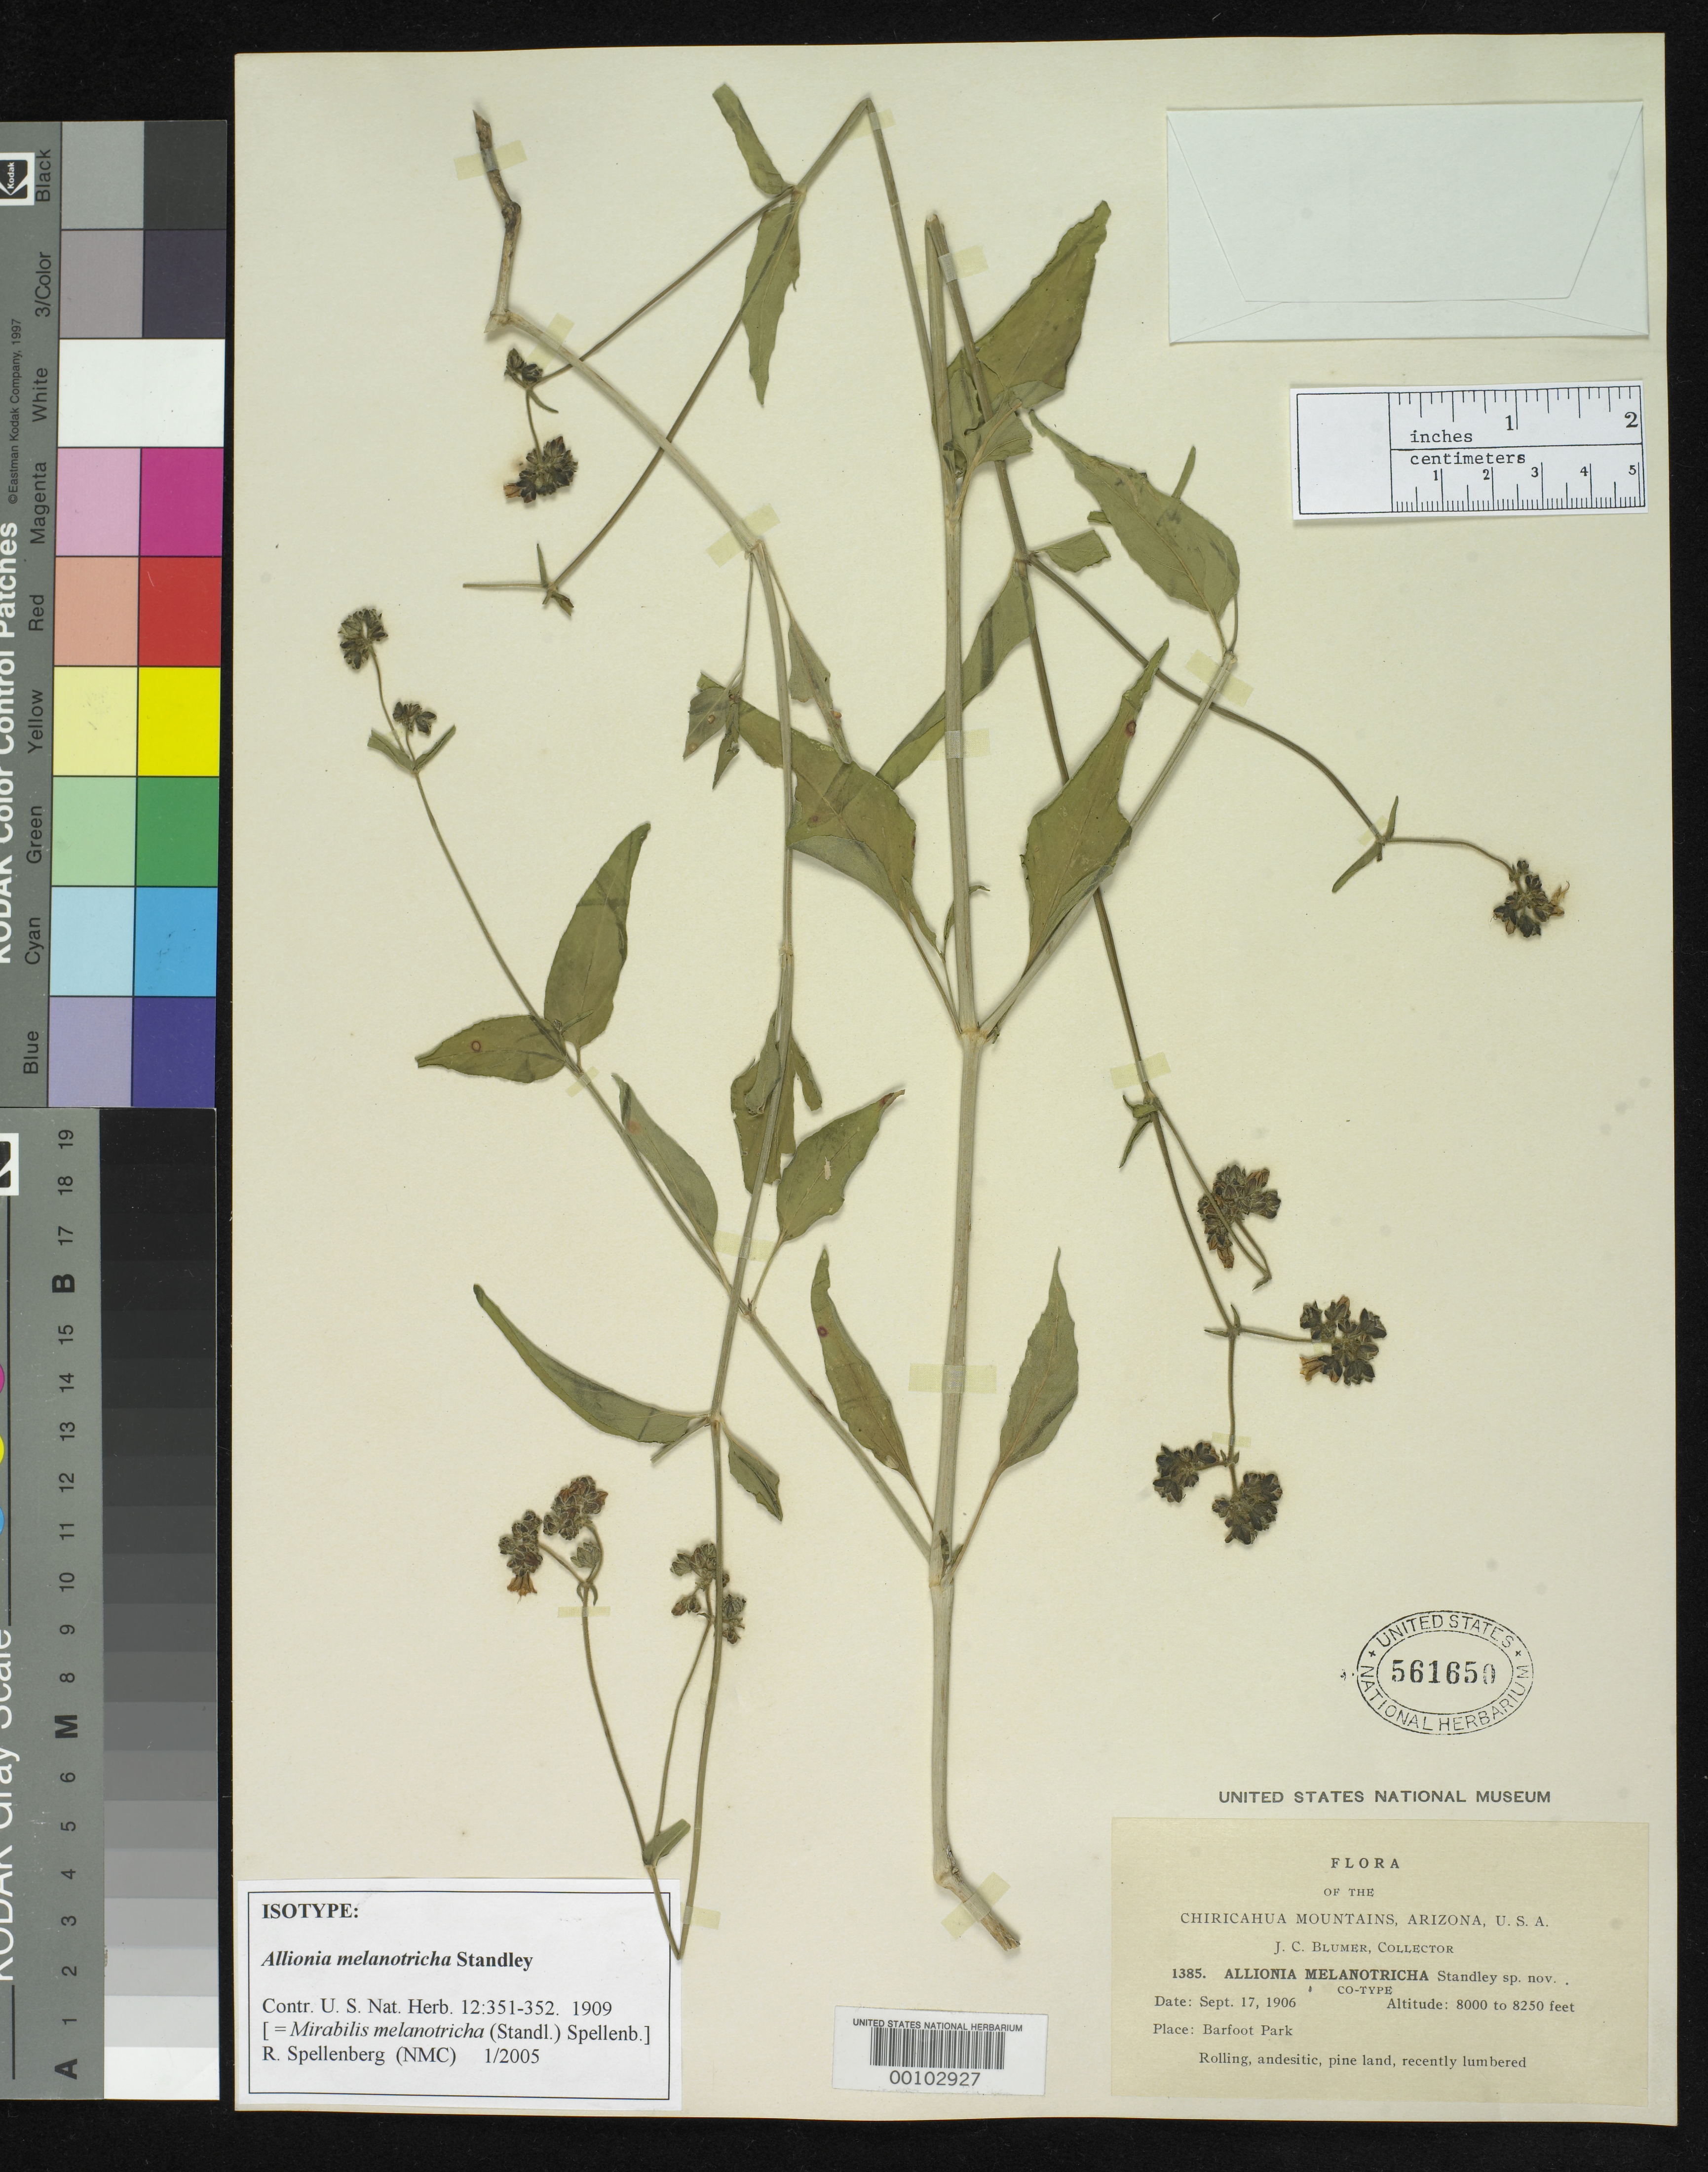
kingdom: Plantae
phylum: Tracheophyta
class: Magnoliopsida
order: Caryophyllales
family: Nyctaginaceae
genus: Allionia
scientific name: Allionia melanotricha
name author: Standl.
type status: Isotype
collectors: J. C. Blumer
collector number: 1385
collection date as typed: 17 Sep 1906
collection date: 1906-09-17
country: United States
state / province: Arizona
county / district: Cochise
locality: Chiricahua Mountains, Barefoot Park.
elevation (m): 2438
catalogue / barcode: US 561650